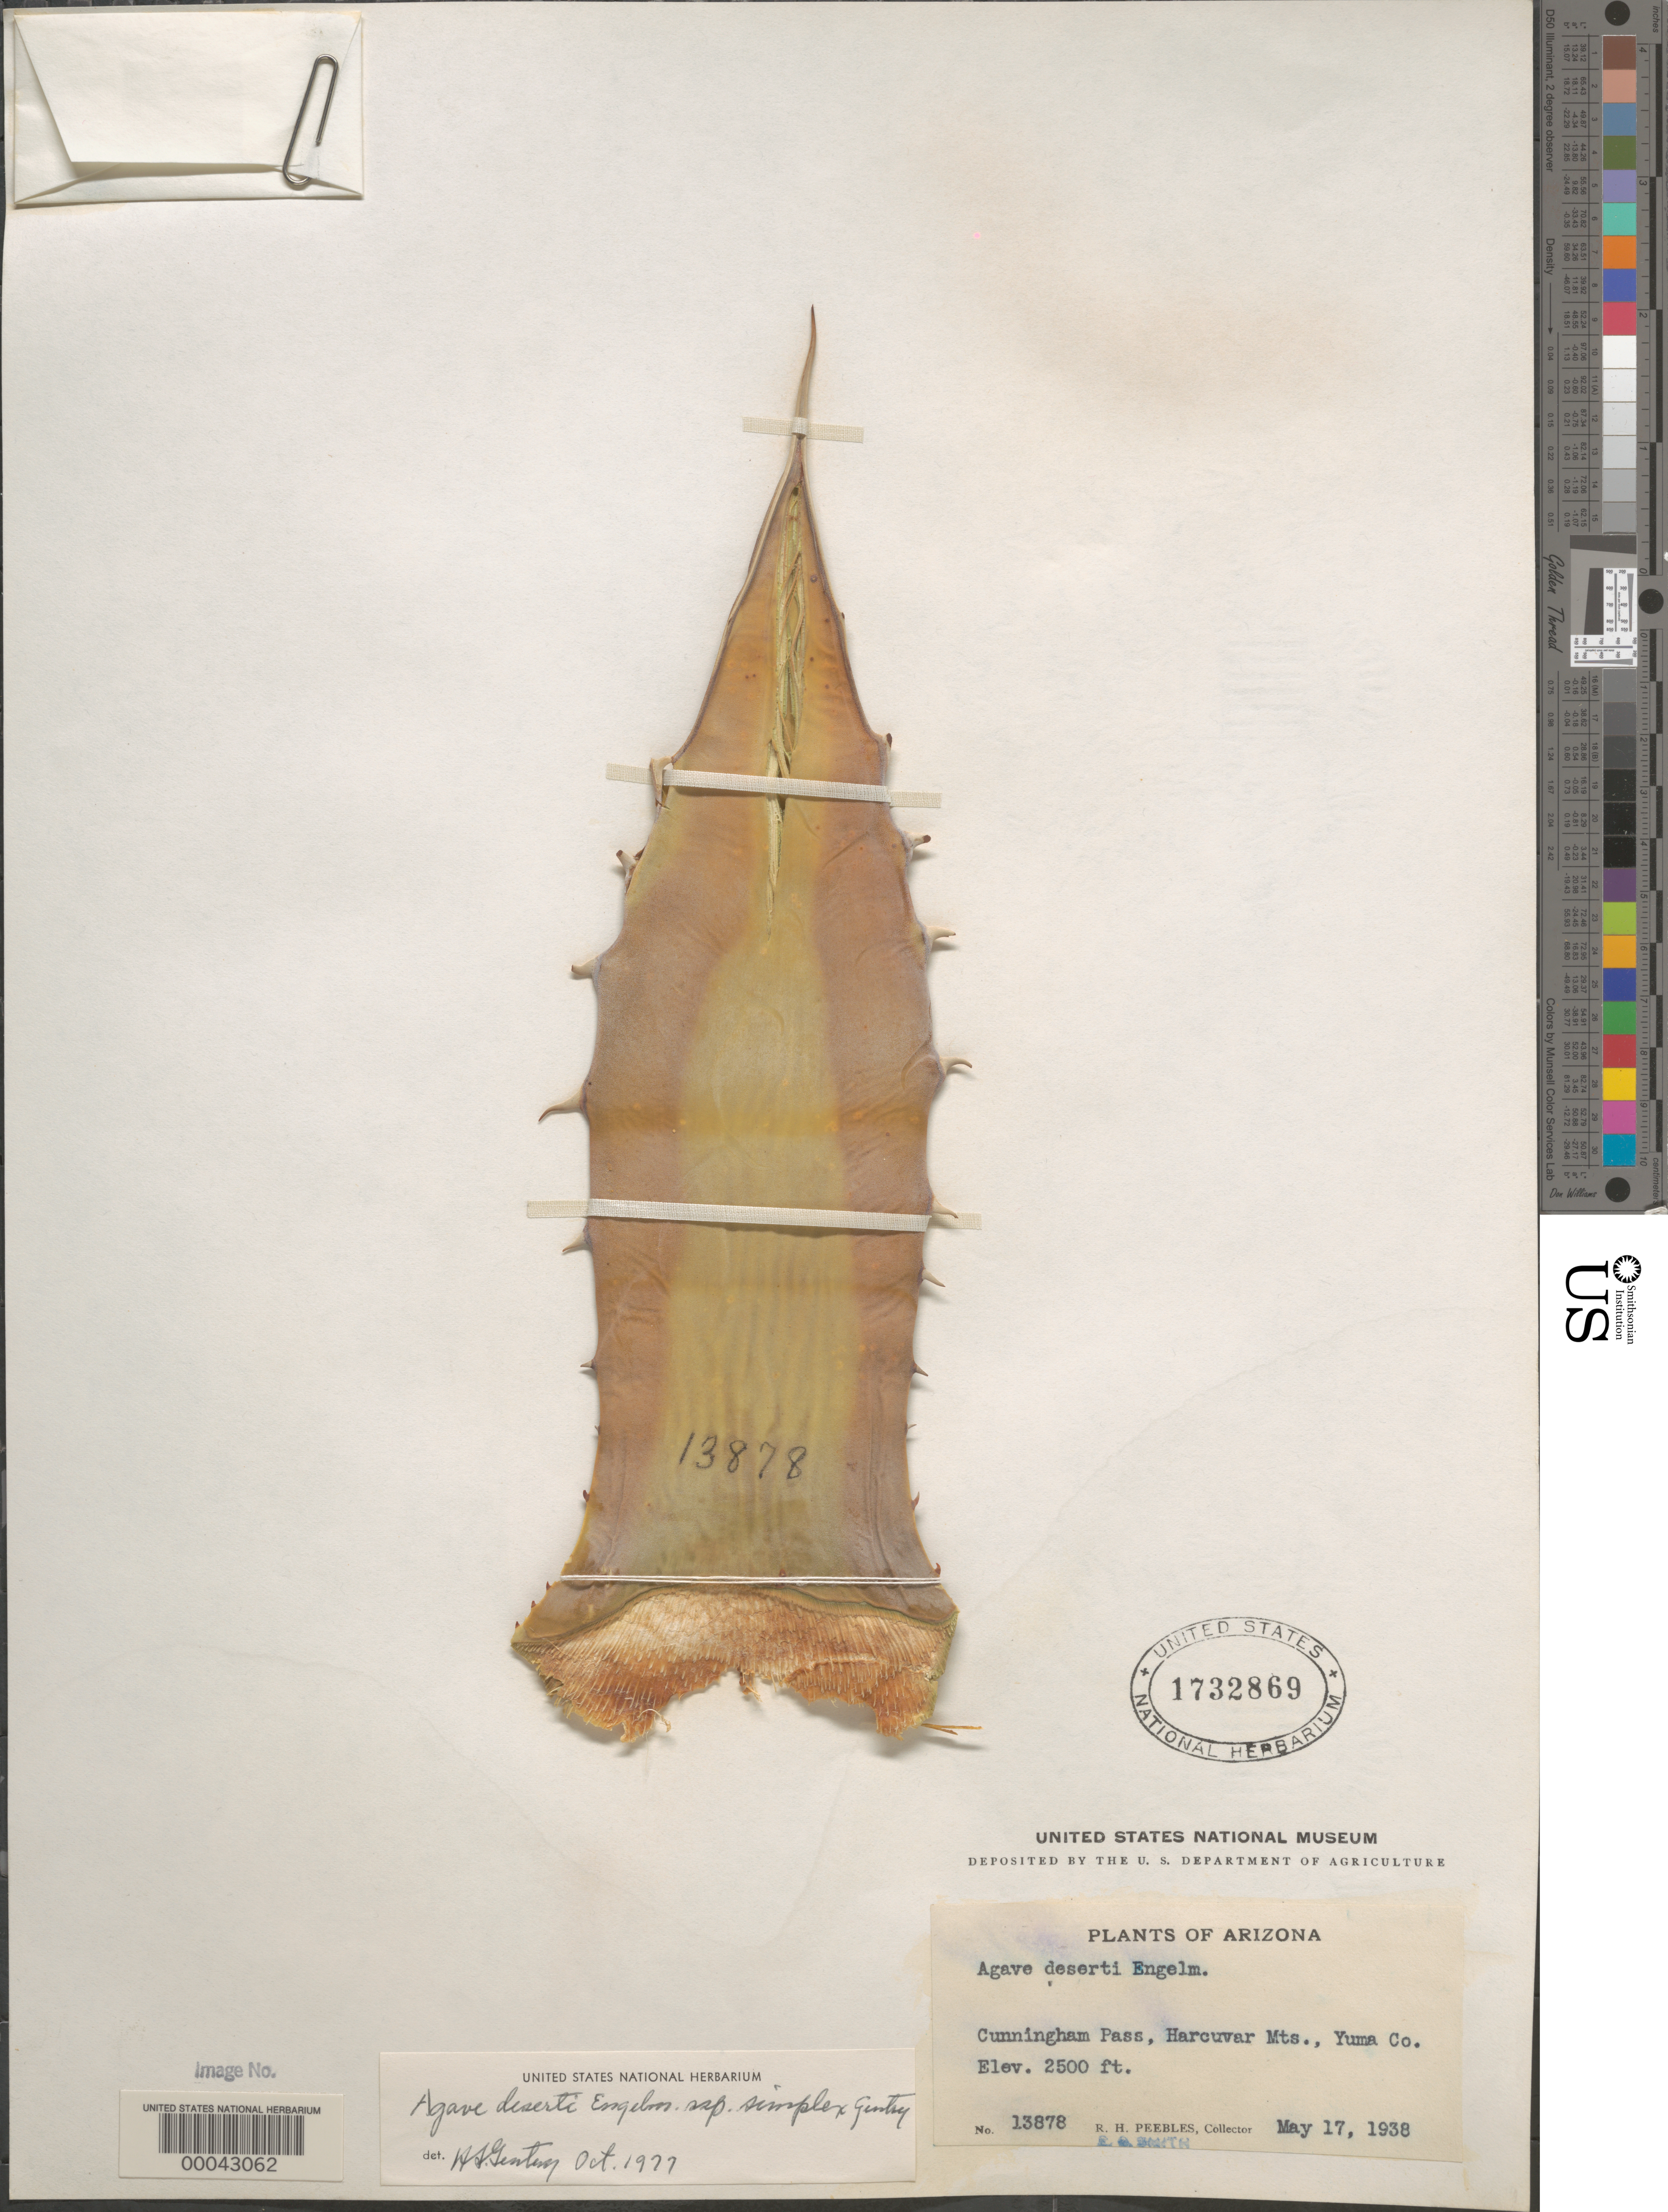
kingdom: Plantae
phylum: Tracheophyta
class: Liliopsida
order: Asparagales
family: Asparagaceae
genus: Agave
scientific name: Agave simplex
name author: (Gentry) Salywon & W. C. Hodgs.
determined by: Salywon, A. M., (ASU)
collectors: R. H. Peebles & E. G. Smith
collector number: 13878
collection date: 1938-05-17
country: United States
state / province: Arizona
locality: Cunningham Pass, Harcuvar Mts., Yuma Co.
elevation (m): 762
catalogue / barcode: US 1732869